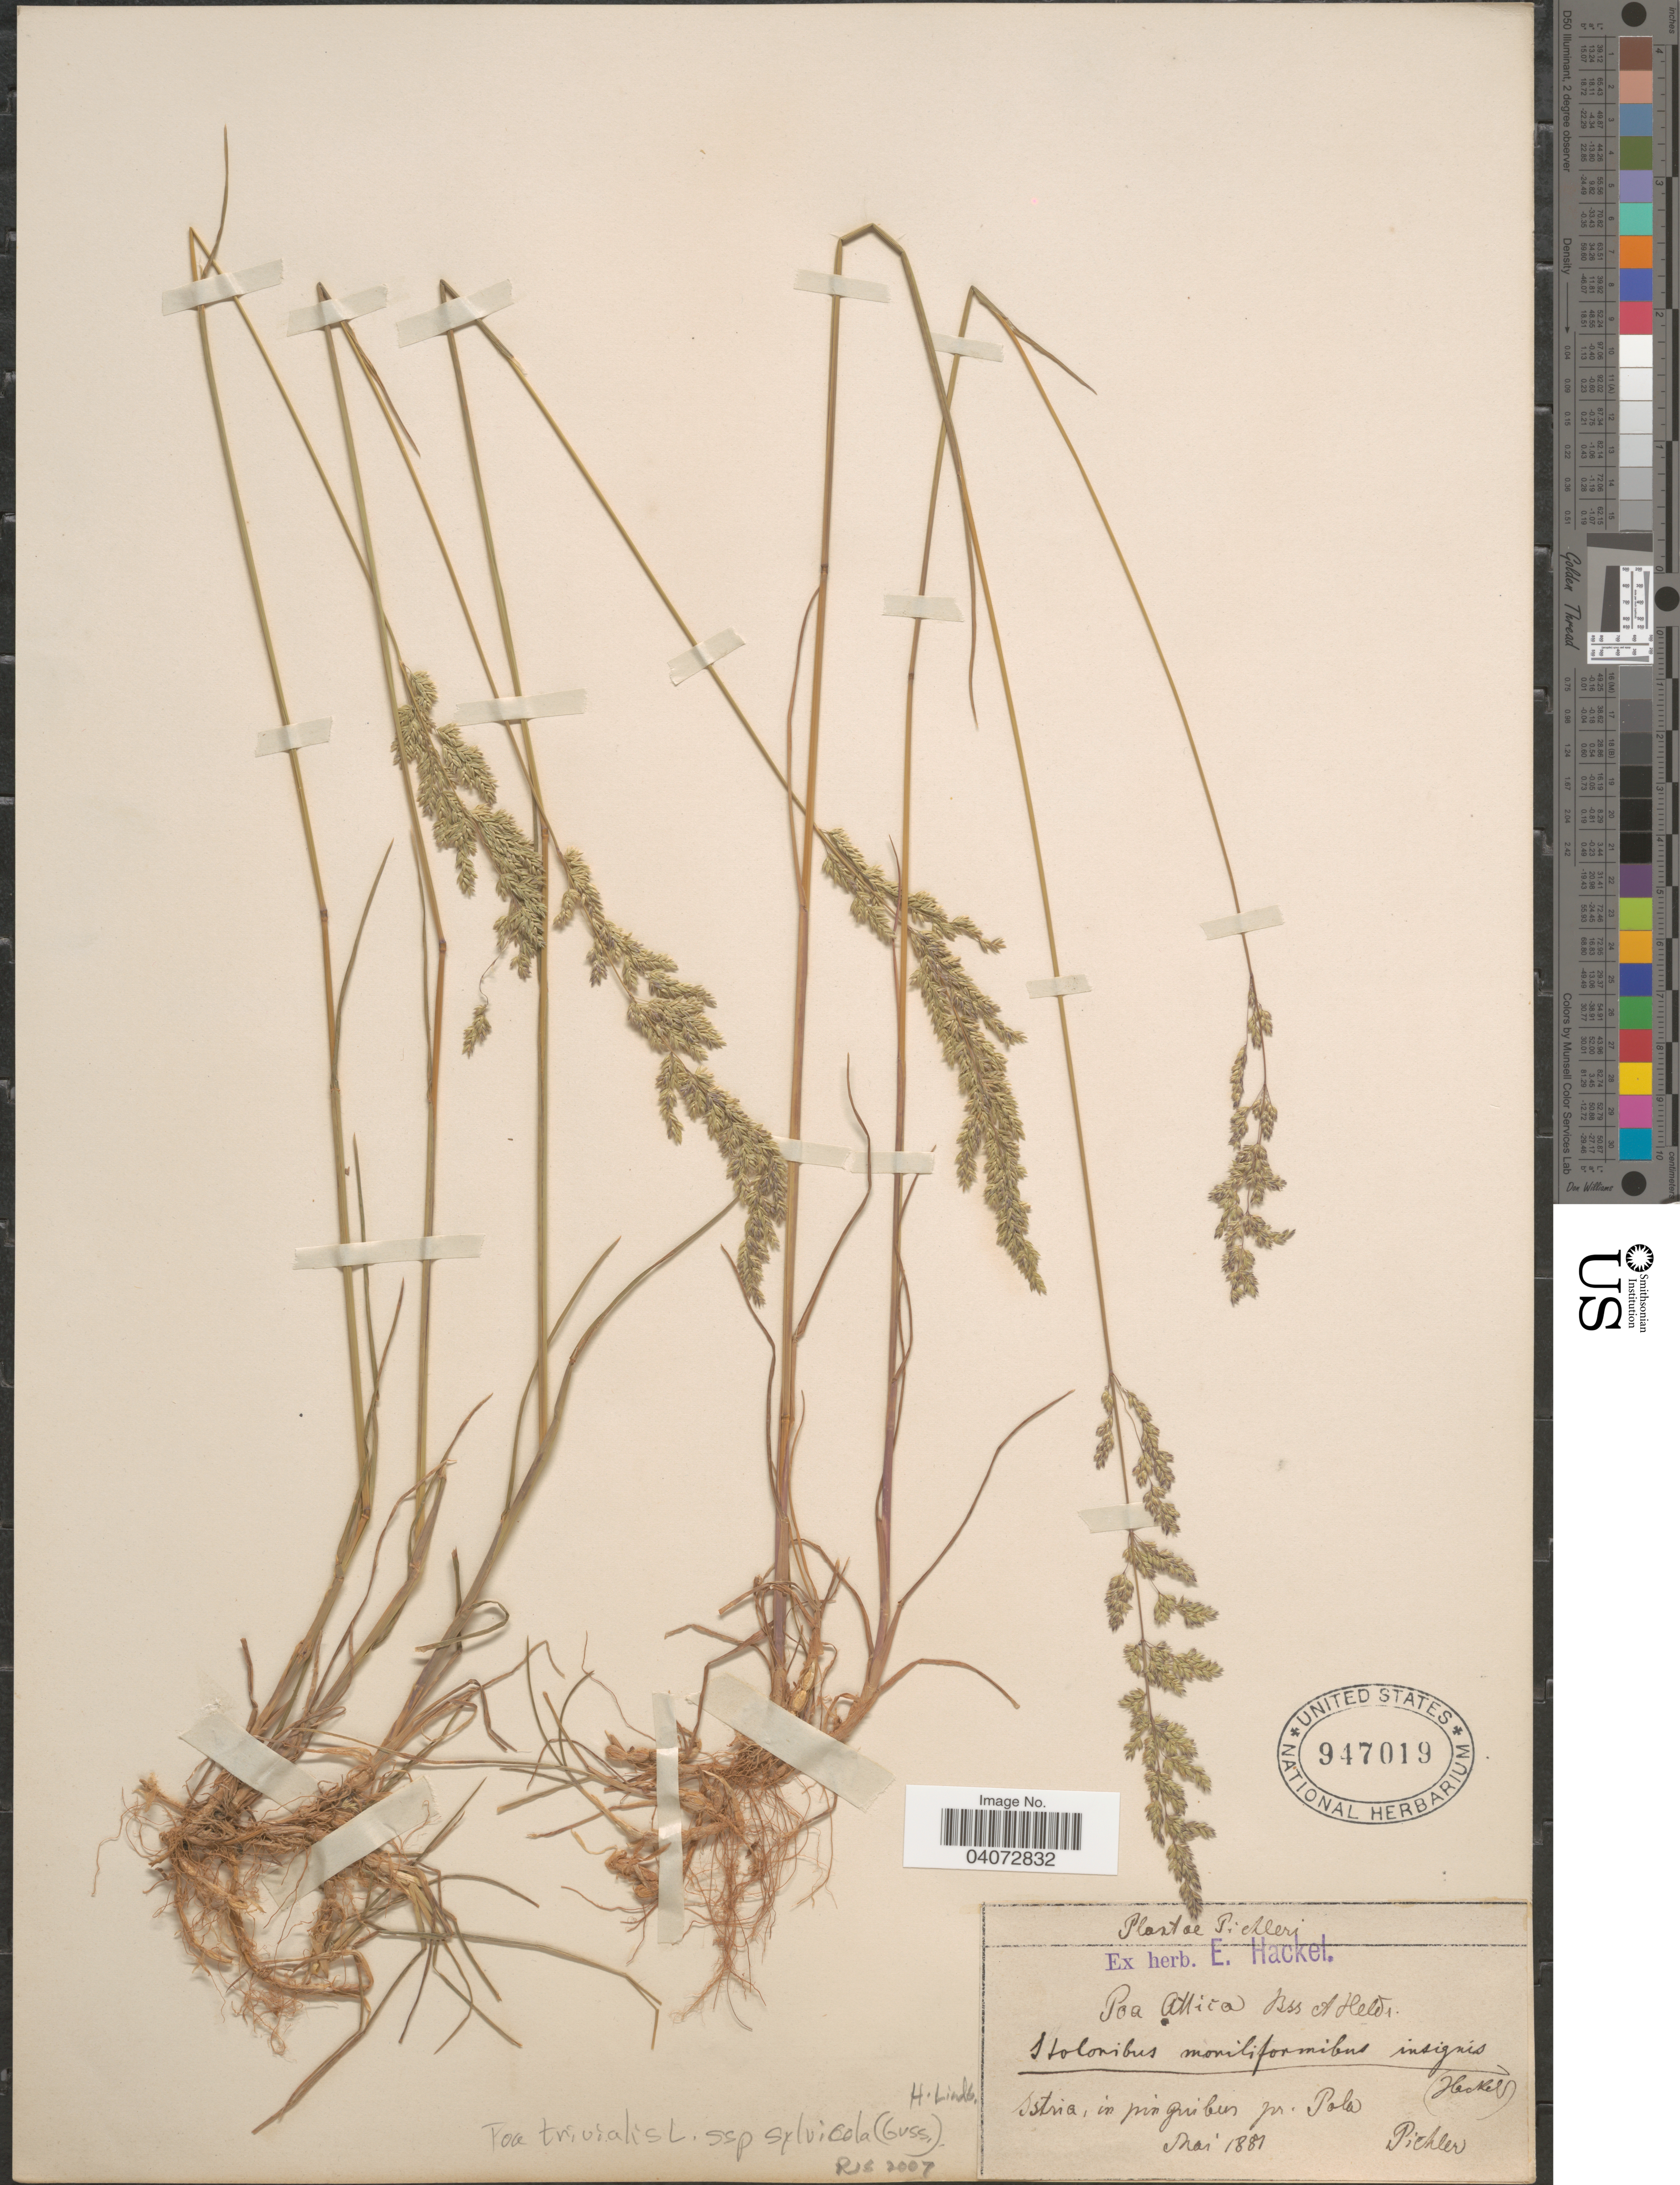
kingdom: Plantae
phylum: Tracheophyta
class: Liliopsida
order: Poales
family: Poaceae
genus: Poa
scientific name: Poa trivialis subsp. sylvicola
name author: (Gussone) H. Lindb.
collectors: Pichler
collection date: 1881-05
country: Croatia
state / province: Istria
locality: In pingribus pr. Pola.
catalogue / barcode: US 947019